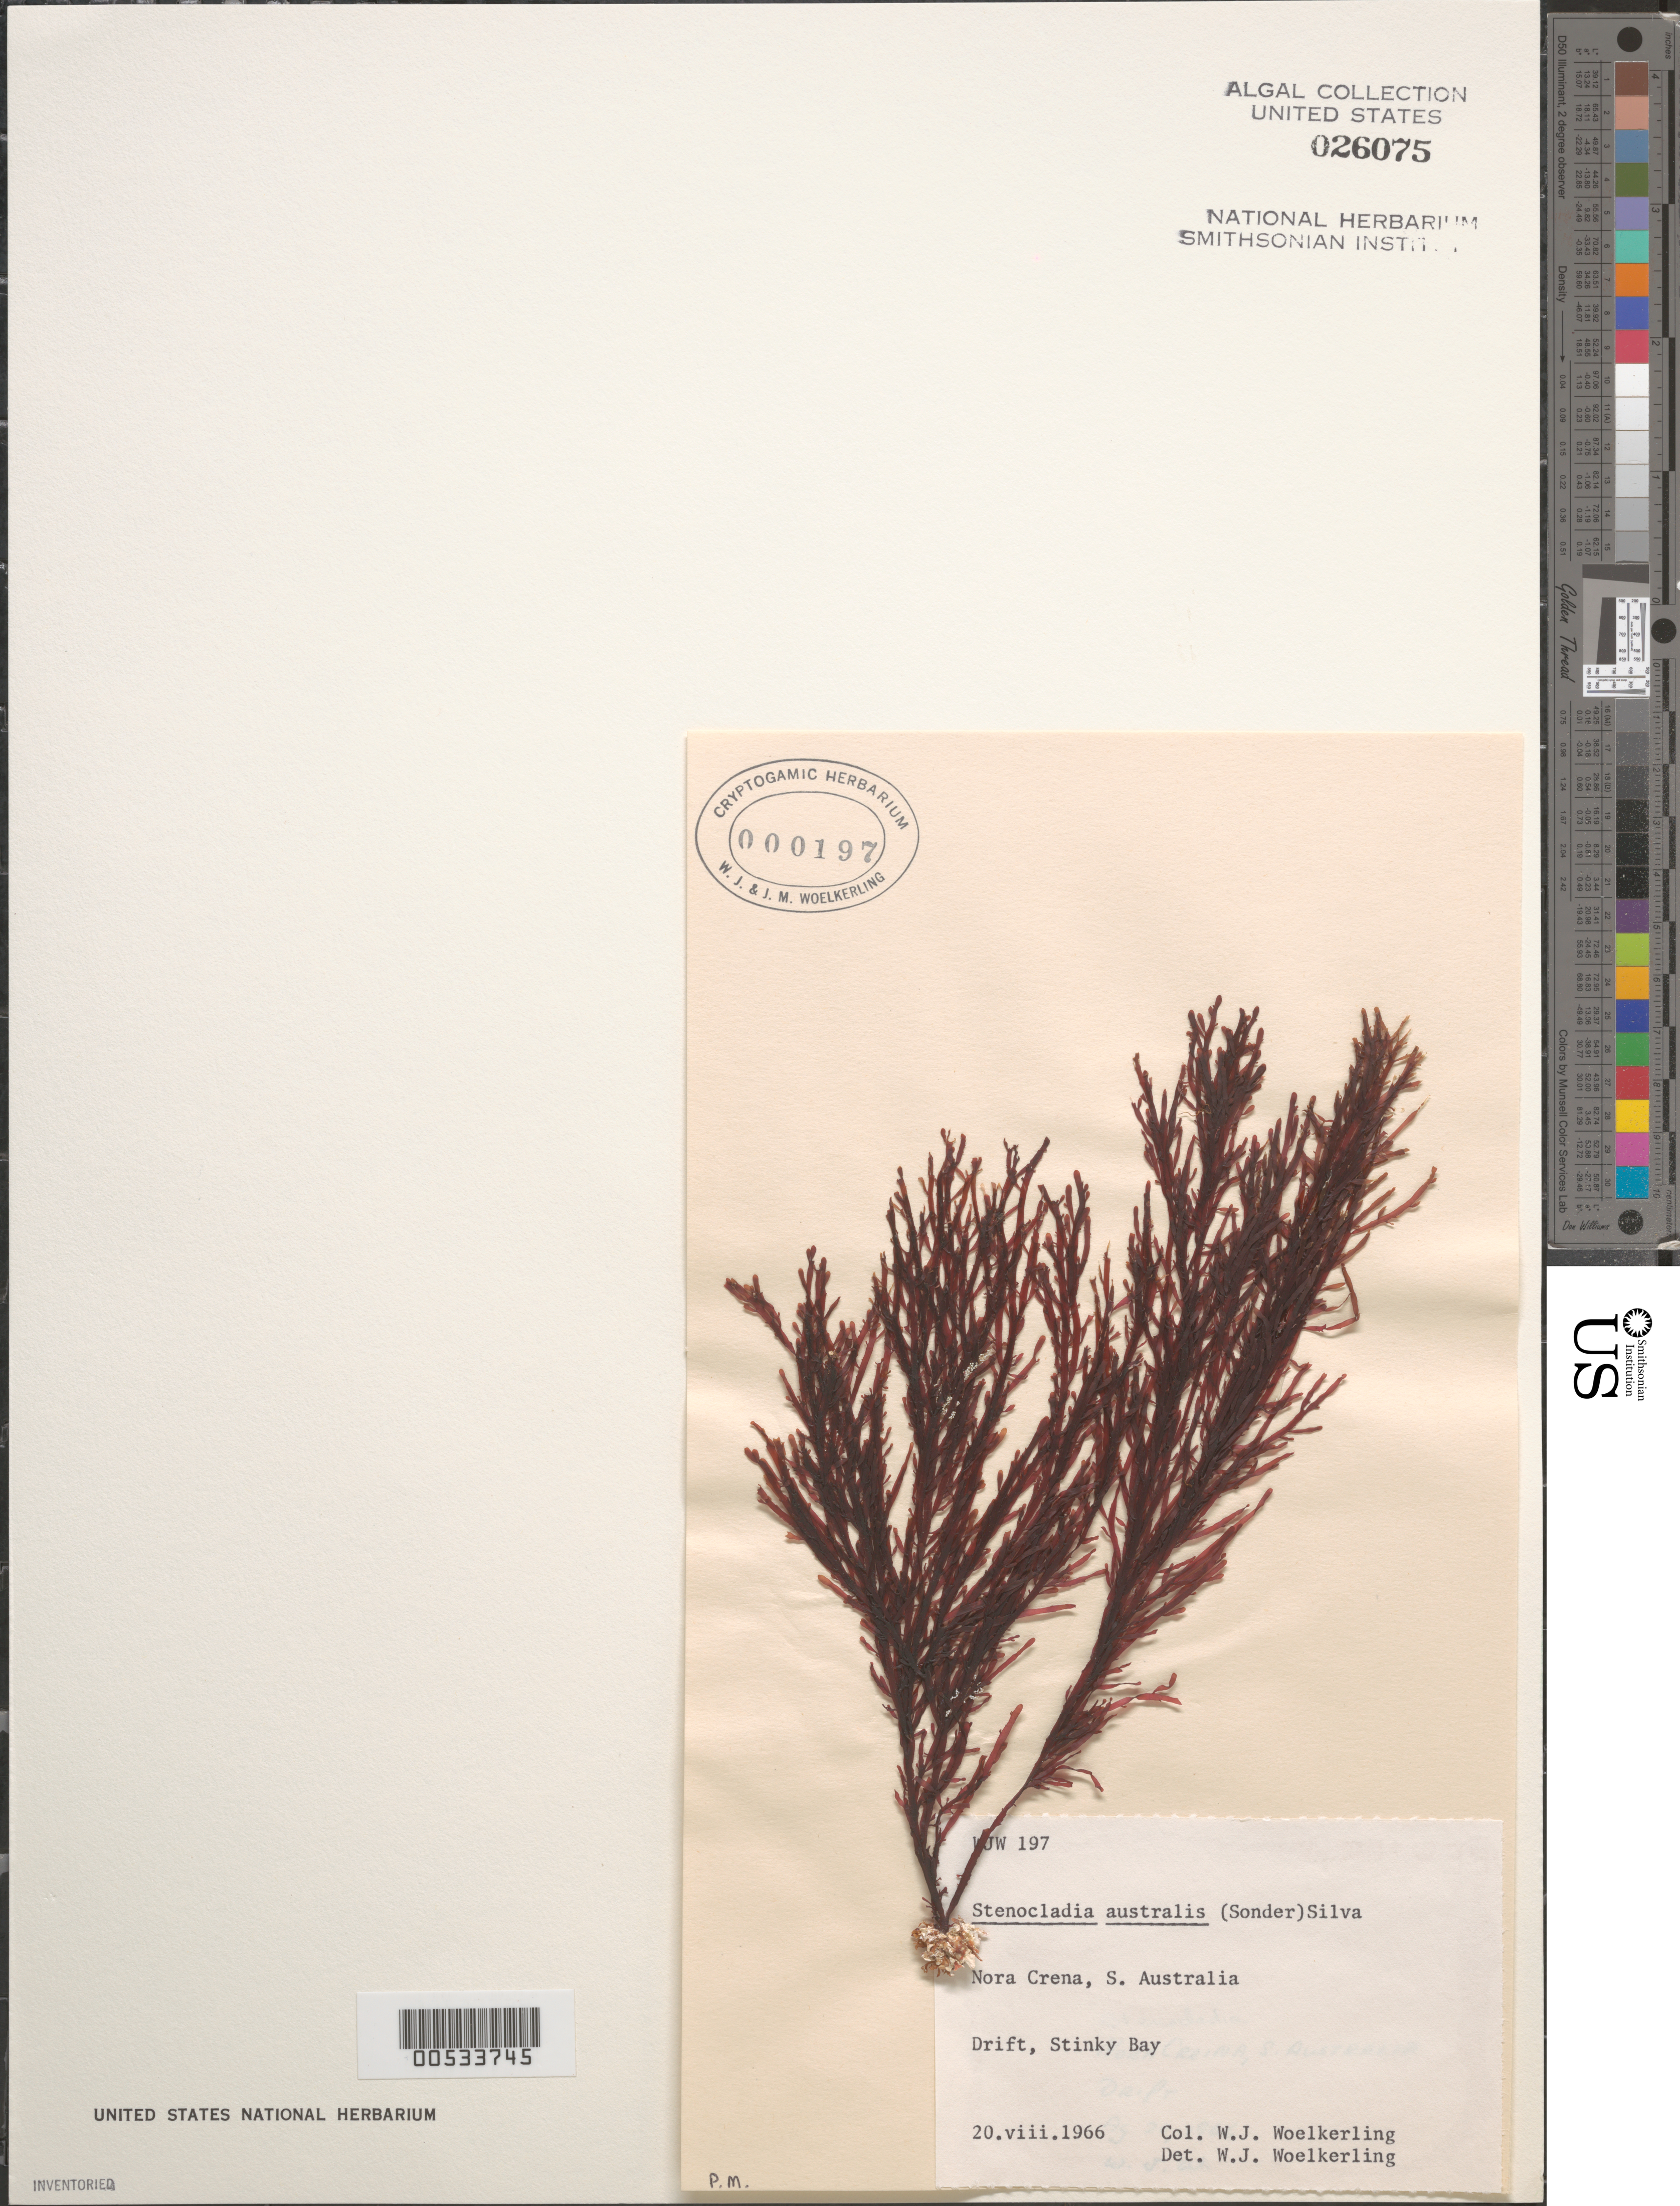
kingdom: Plantae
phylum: Rhodophyta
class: Florideophyceae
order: Gigartinales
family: Nizymeniaceae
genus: Nizymenia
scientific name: Nizymenia conferta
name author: (Harvey) Chiovitti et al.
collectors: W. Woelkerling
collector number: WJW 197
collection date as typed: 20 Aug 1966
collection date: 1966-08-20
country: Australia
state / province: South Australia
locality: Stinky bay, nora creina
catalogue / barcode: US 26075